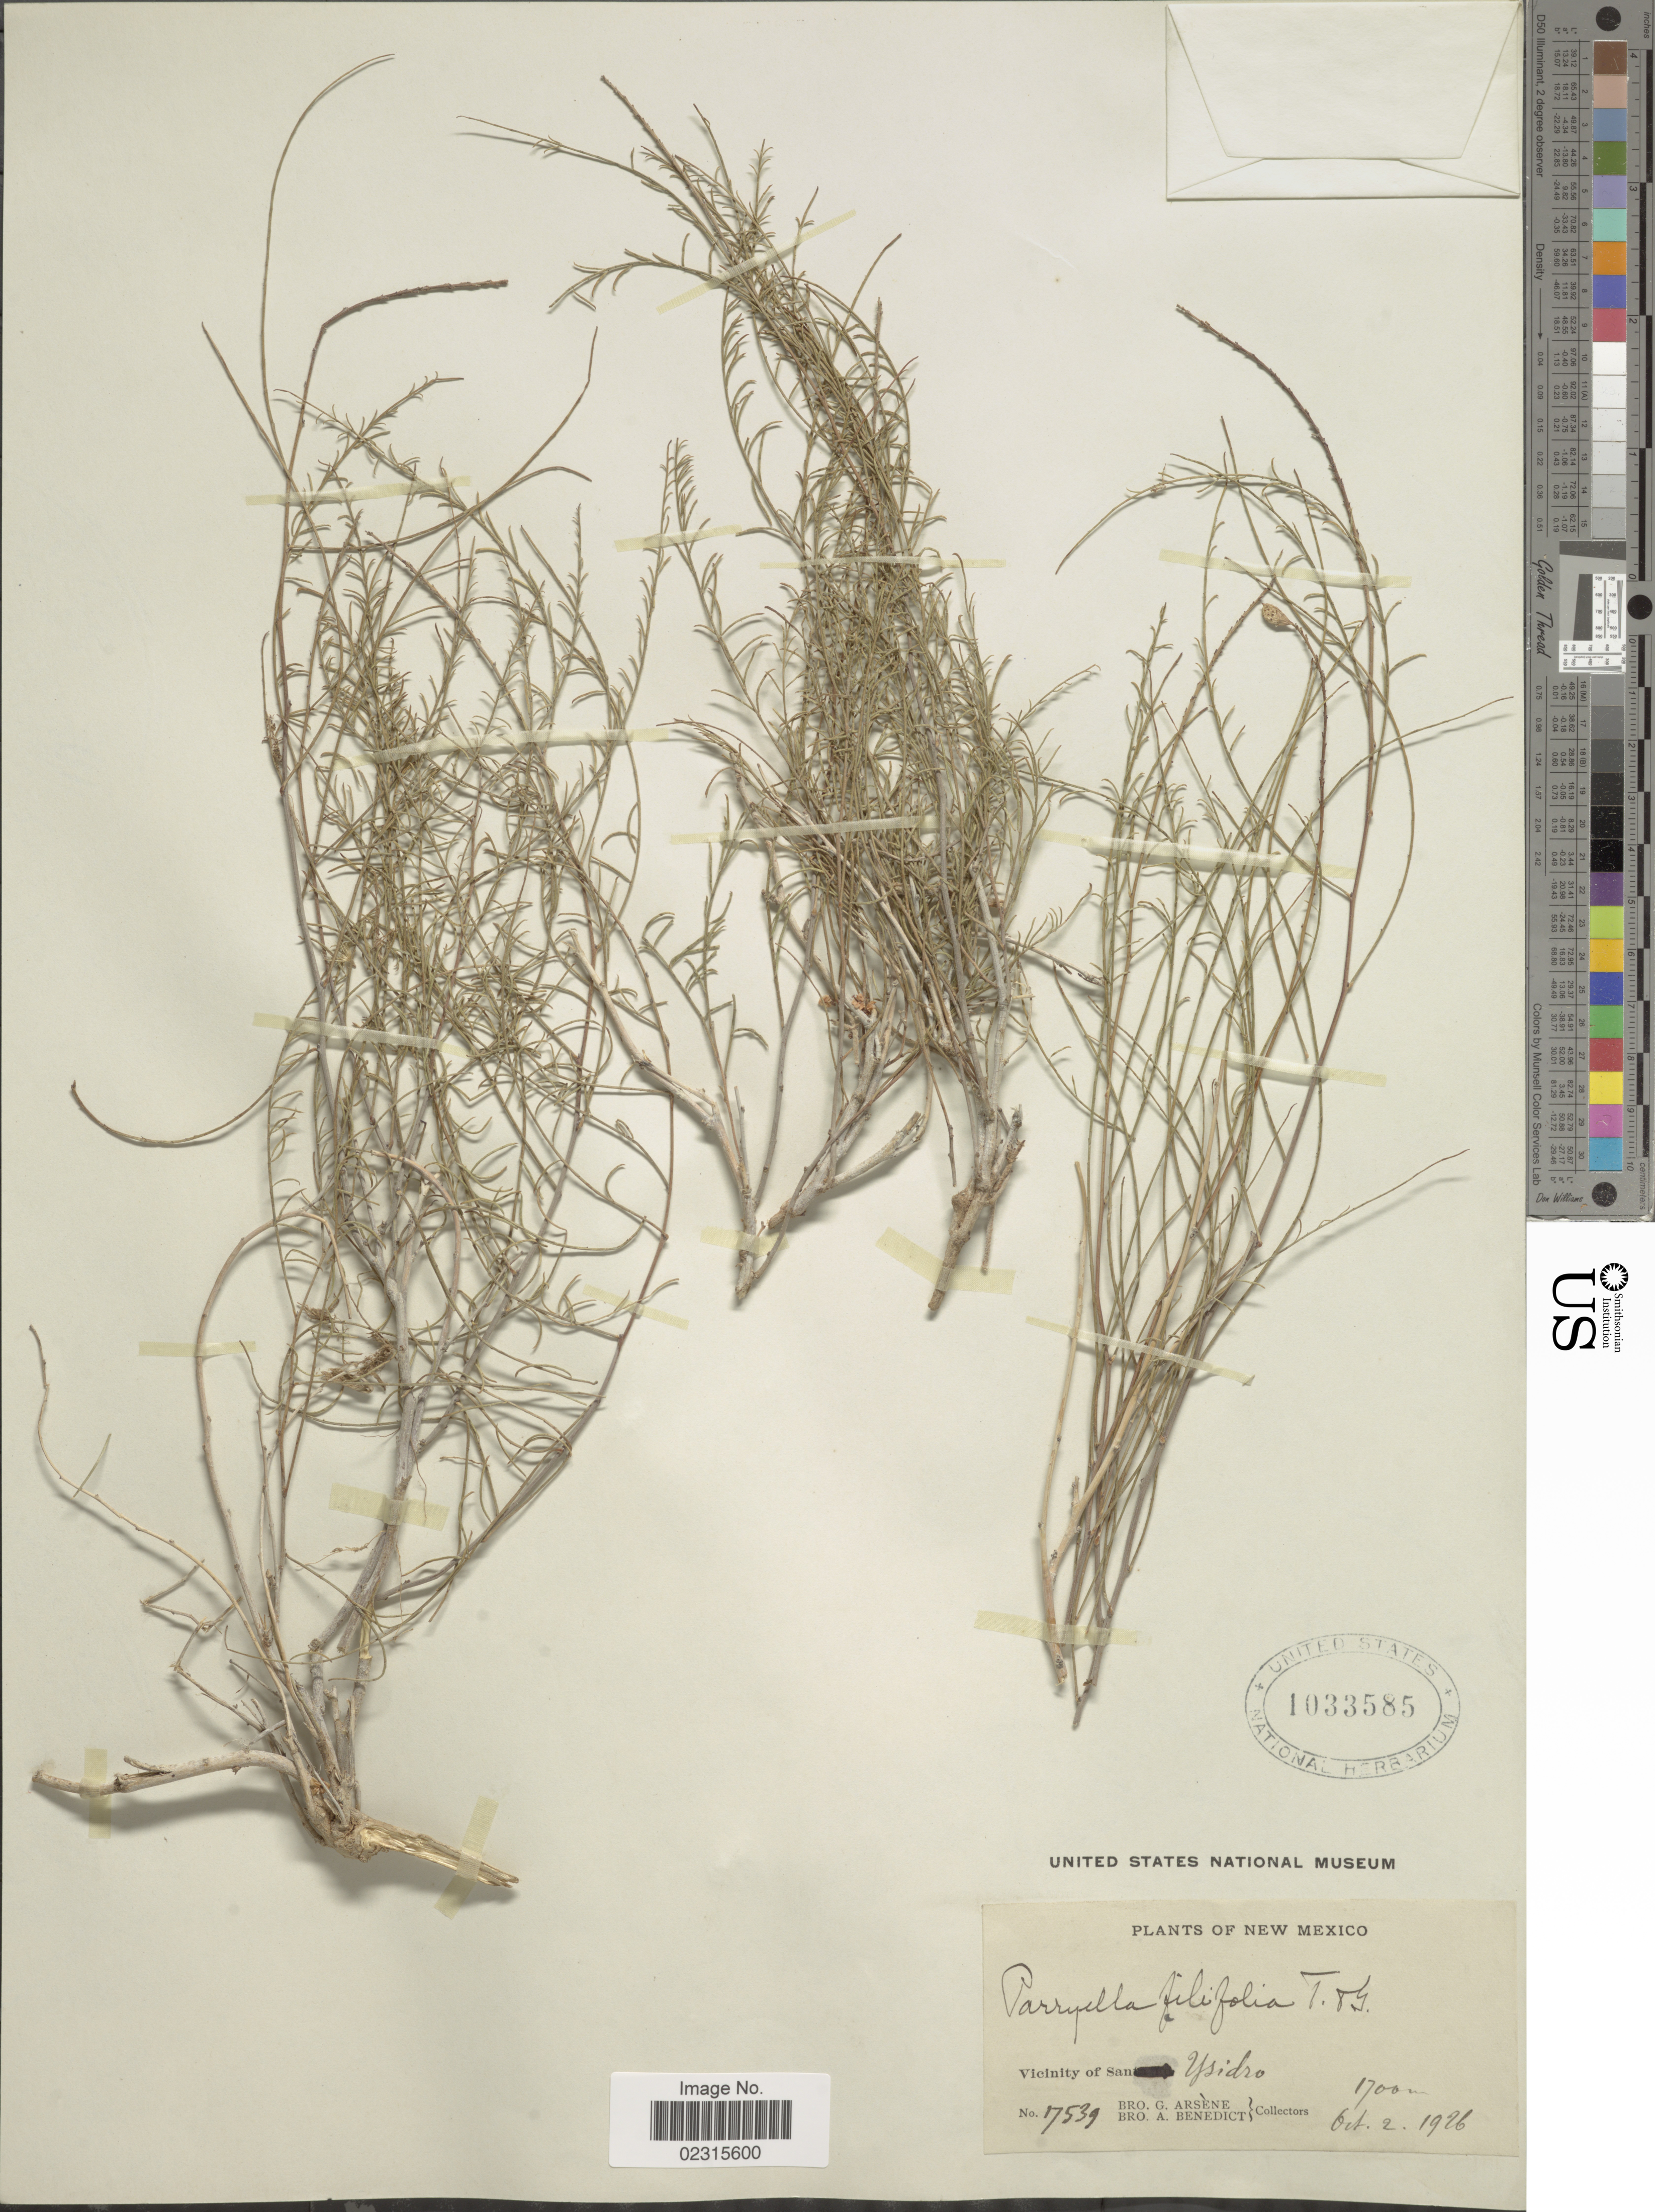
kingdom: Plantae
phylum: Tracheophyta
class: Magnoliopsida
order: Fabales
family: Fabaceae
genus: Parryella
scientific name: Parryella filifolia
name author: Torr. & A. Gray ex A. Gray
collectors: Bro. G. Arsène & Bro. A. Benedict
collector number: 17539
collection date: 1926-10-02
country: United States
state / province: New Mexico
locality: Vicinity of San Ysidro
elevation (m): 1700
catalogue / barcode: US 1033585